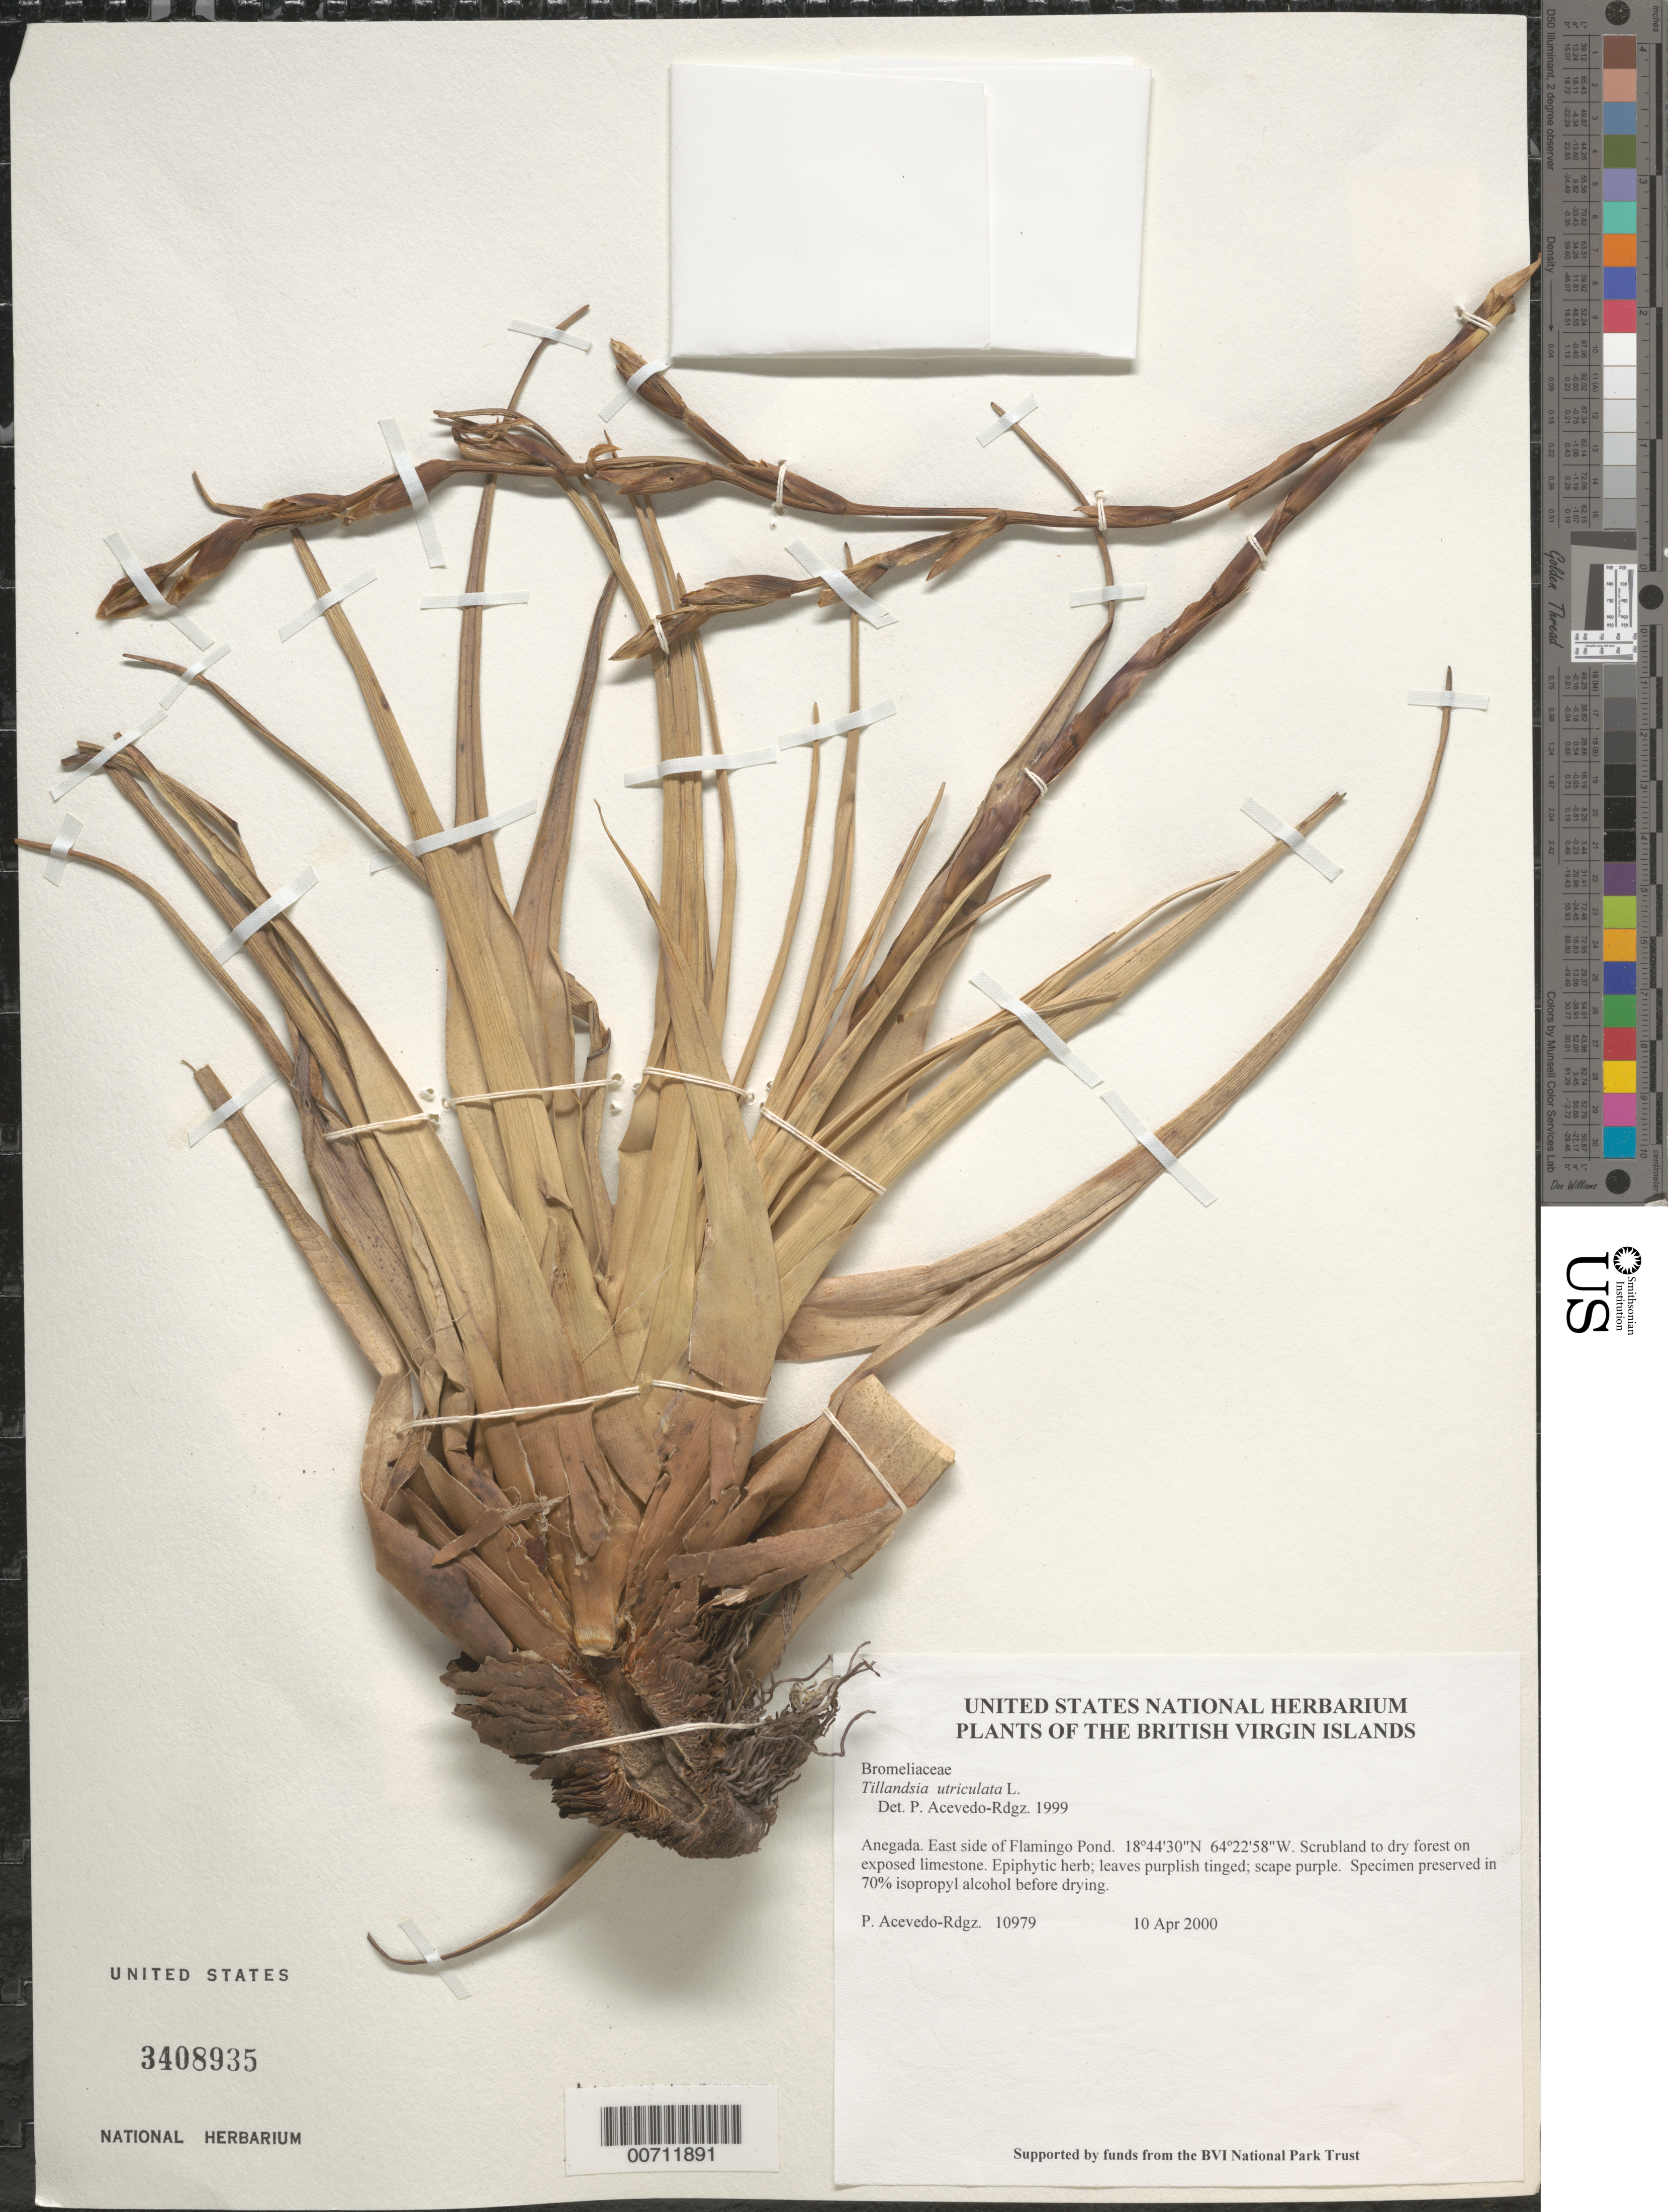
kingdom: Plantae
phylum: Tracheophyta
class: Liliopsida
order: Poales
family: Bromeliaceae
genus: Tillandsia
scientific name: Tillandsia utriculata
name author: L.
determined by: Acevedo-Rodríguez, P., (BOT), Smithsonian Institution - National Museum of Natural History (UNITED STATES)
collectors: P. Acevedo-Rodr.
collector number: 10979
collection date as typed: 10 Apr 2000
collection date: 2000-04-10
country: British Virgin Islands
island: Anegada I.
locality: East side of Flamingo Pond.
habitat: Scrubland to dry forest on exposed limestone.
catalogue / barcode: US 3408935